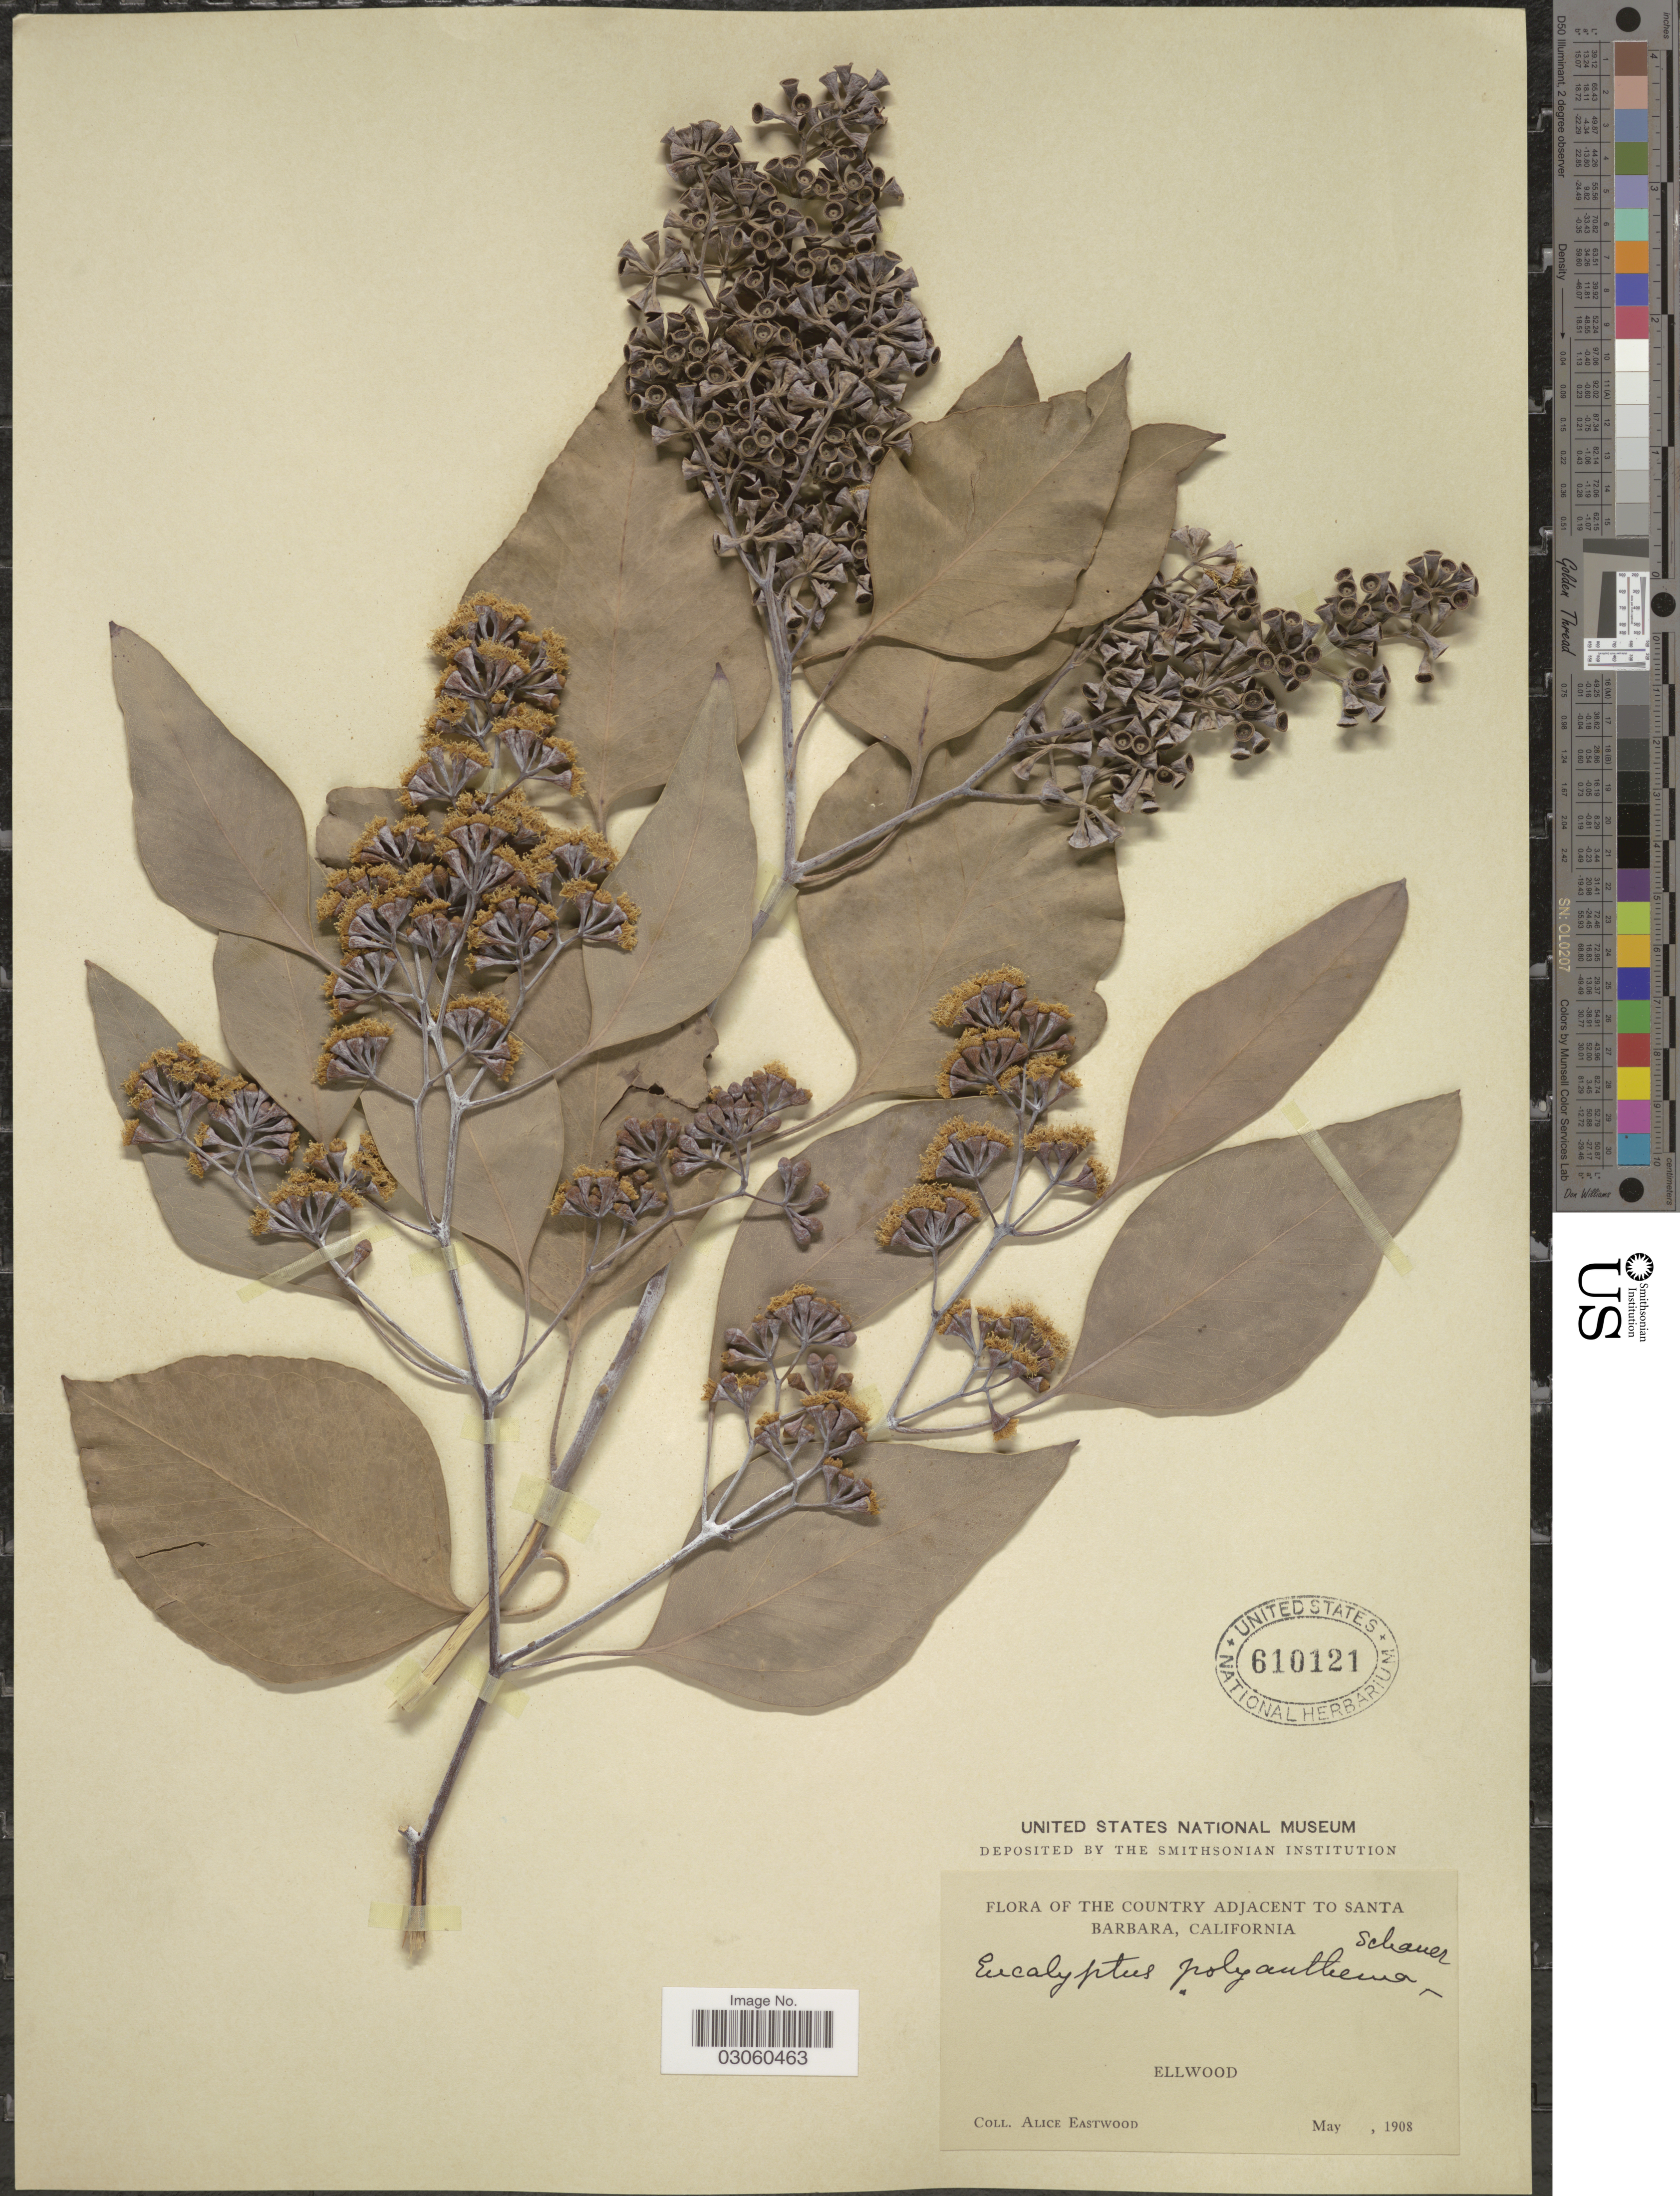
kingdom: Plantae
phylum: Tracheophyta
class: Magnoliopsida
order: Myrtales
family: Myrtaceae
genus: Eucalyptus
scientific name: Eucalyptus polyanthemos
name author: Schauer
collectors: A. Eastwood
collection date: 1908-05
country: United States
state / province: California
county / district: Santa Barbara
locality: Country adjacent to Santa Barbara. Ellwood.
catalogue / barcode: US 610121